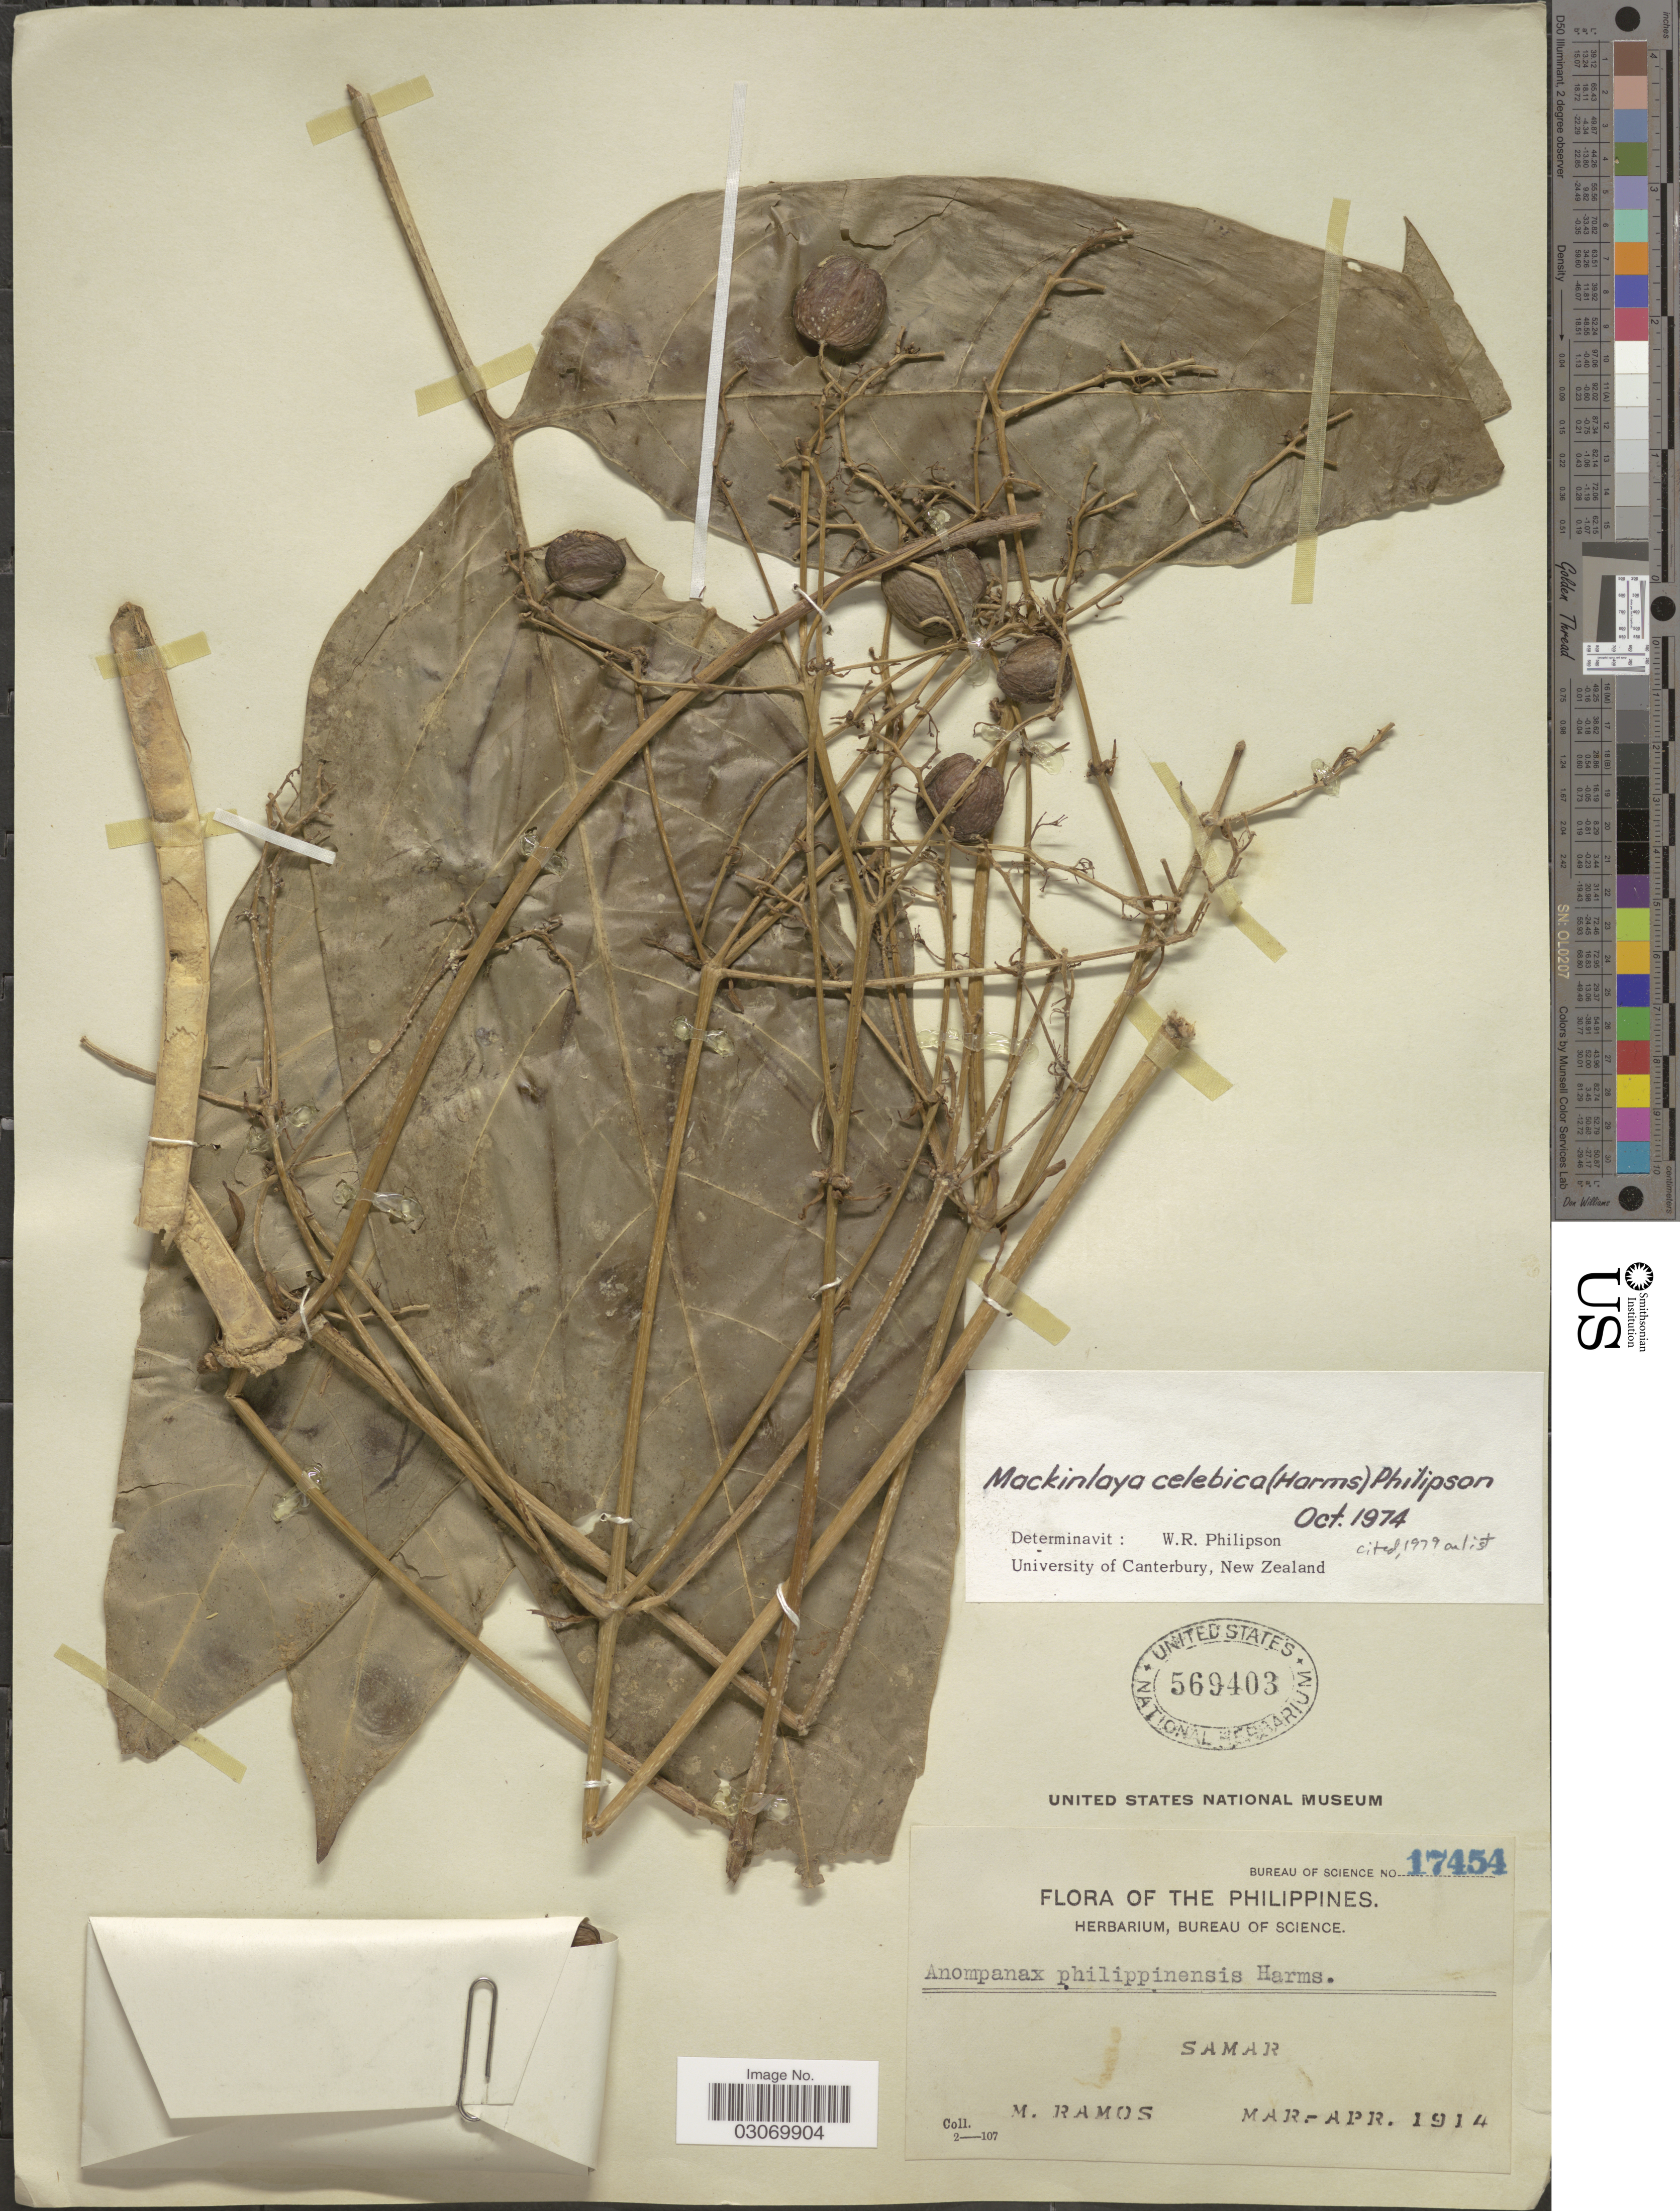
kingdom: Plantae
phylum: Tracheophyta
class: Magnoliopsida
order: Apiales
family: Apiaceae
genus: Mackinlaya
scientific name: Mackinlaya celebica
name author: (Harms) Philipson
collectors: M. Ramos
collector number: Bureau of Science 17454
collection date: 1914-03/1914-04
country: Philippines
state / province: Eastern Visayas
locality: Samar.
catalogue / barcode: US 569403